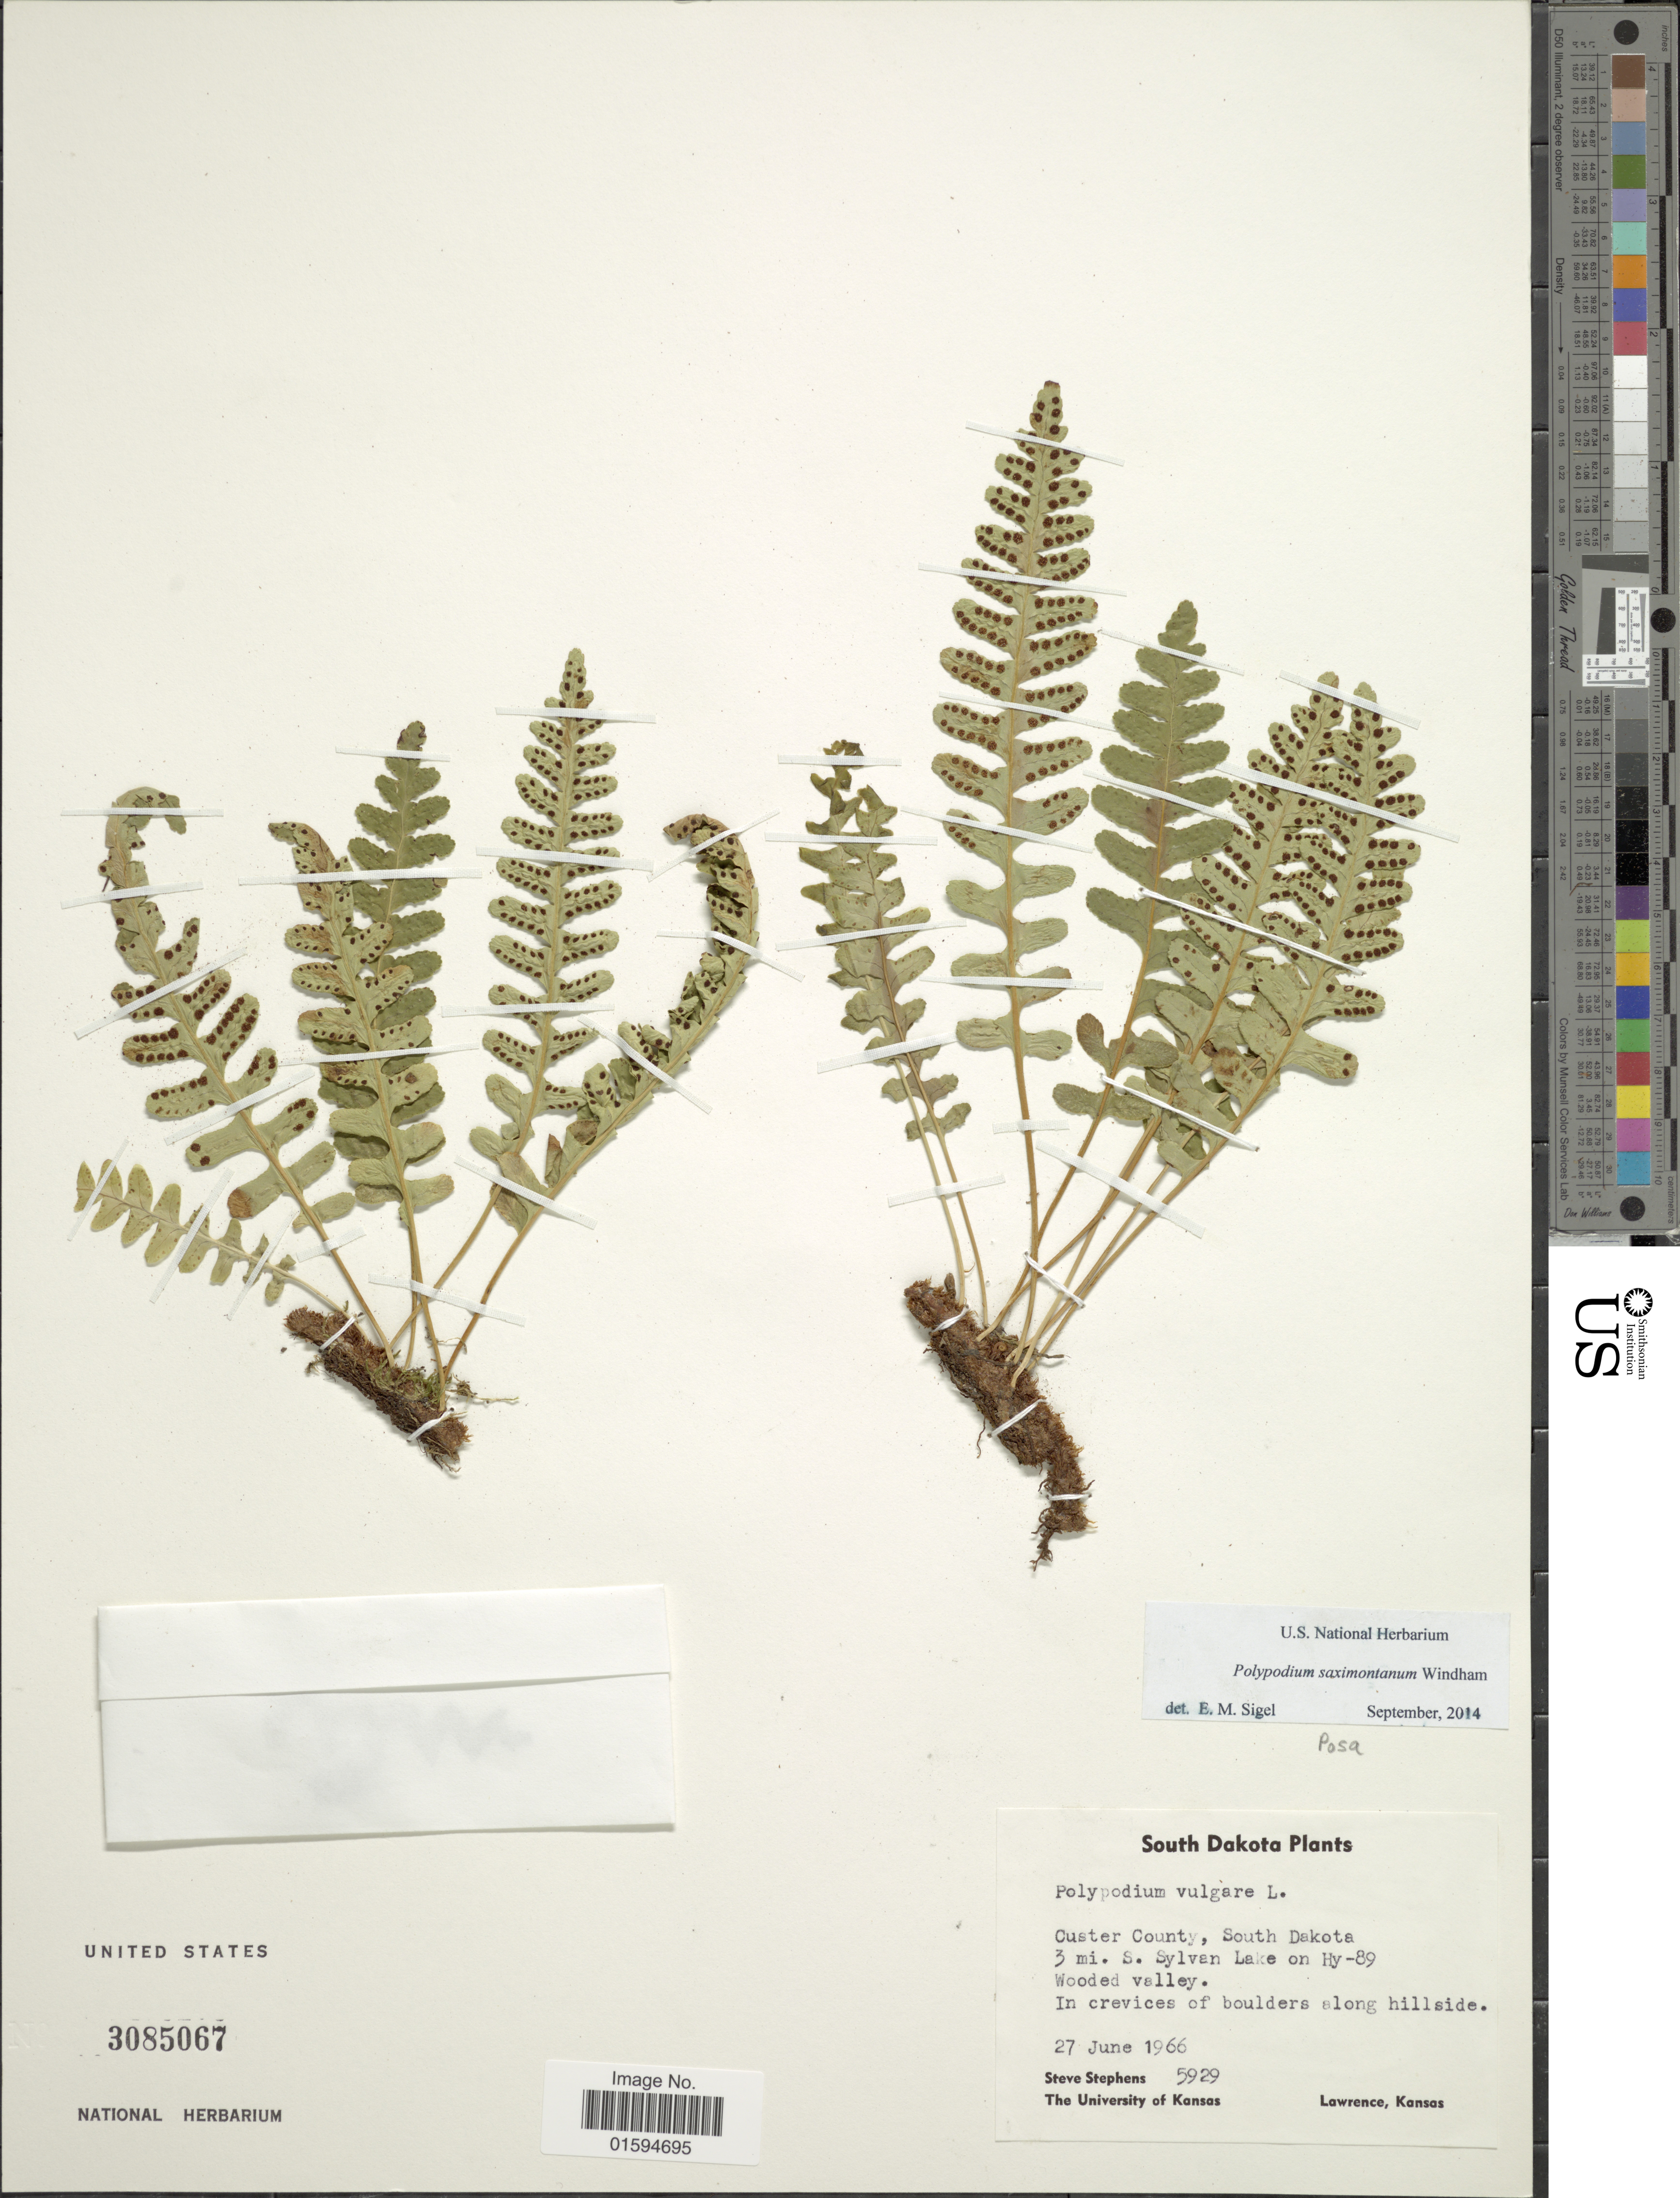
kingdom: Plantae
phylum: Tracheophyta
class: Polypodiopsida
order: Polypodiales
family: Polypodiaceae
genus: Polypodium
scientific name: Polypodium saximontanum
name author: Windham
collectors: S. Stephens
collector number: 5929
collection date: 1966-06-27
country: United States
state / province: South Dakota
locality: Custer County, South Dakota, 3 mi. S Sylvan Lake on Hy-89 Wooded valley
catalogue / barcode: US 2085067